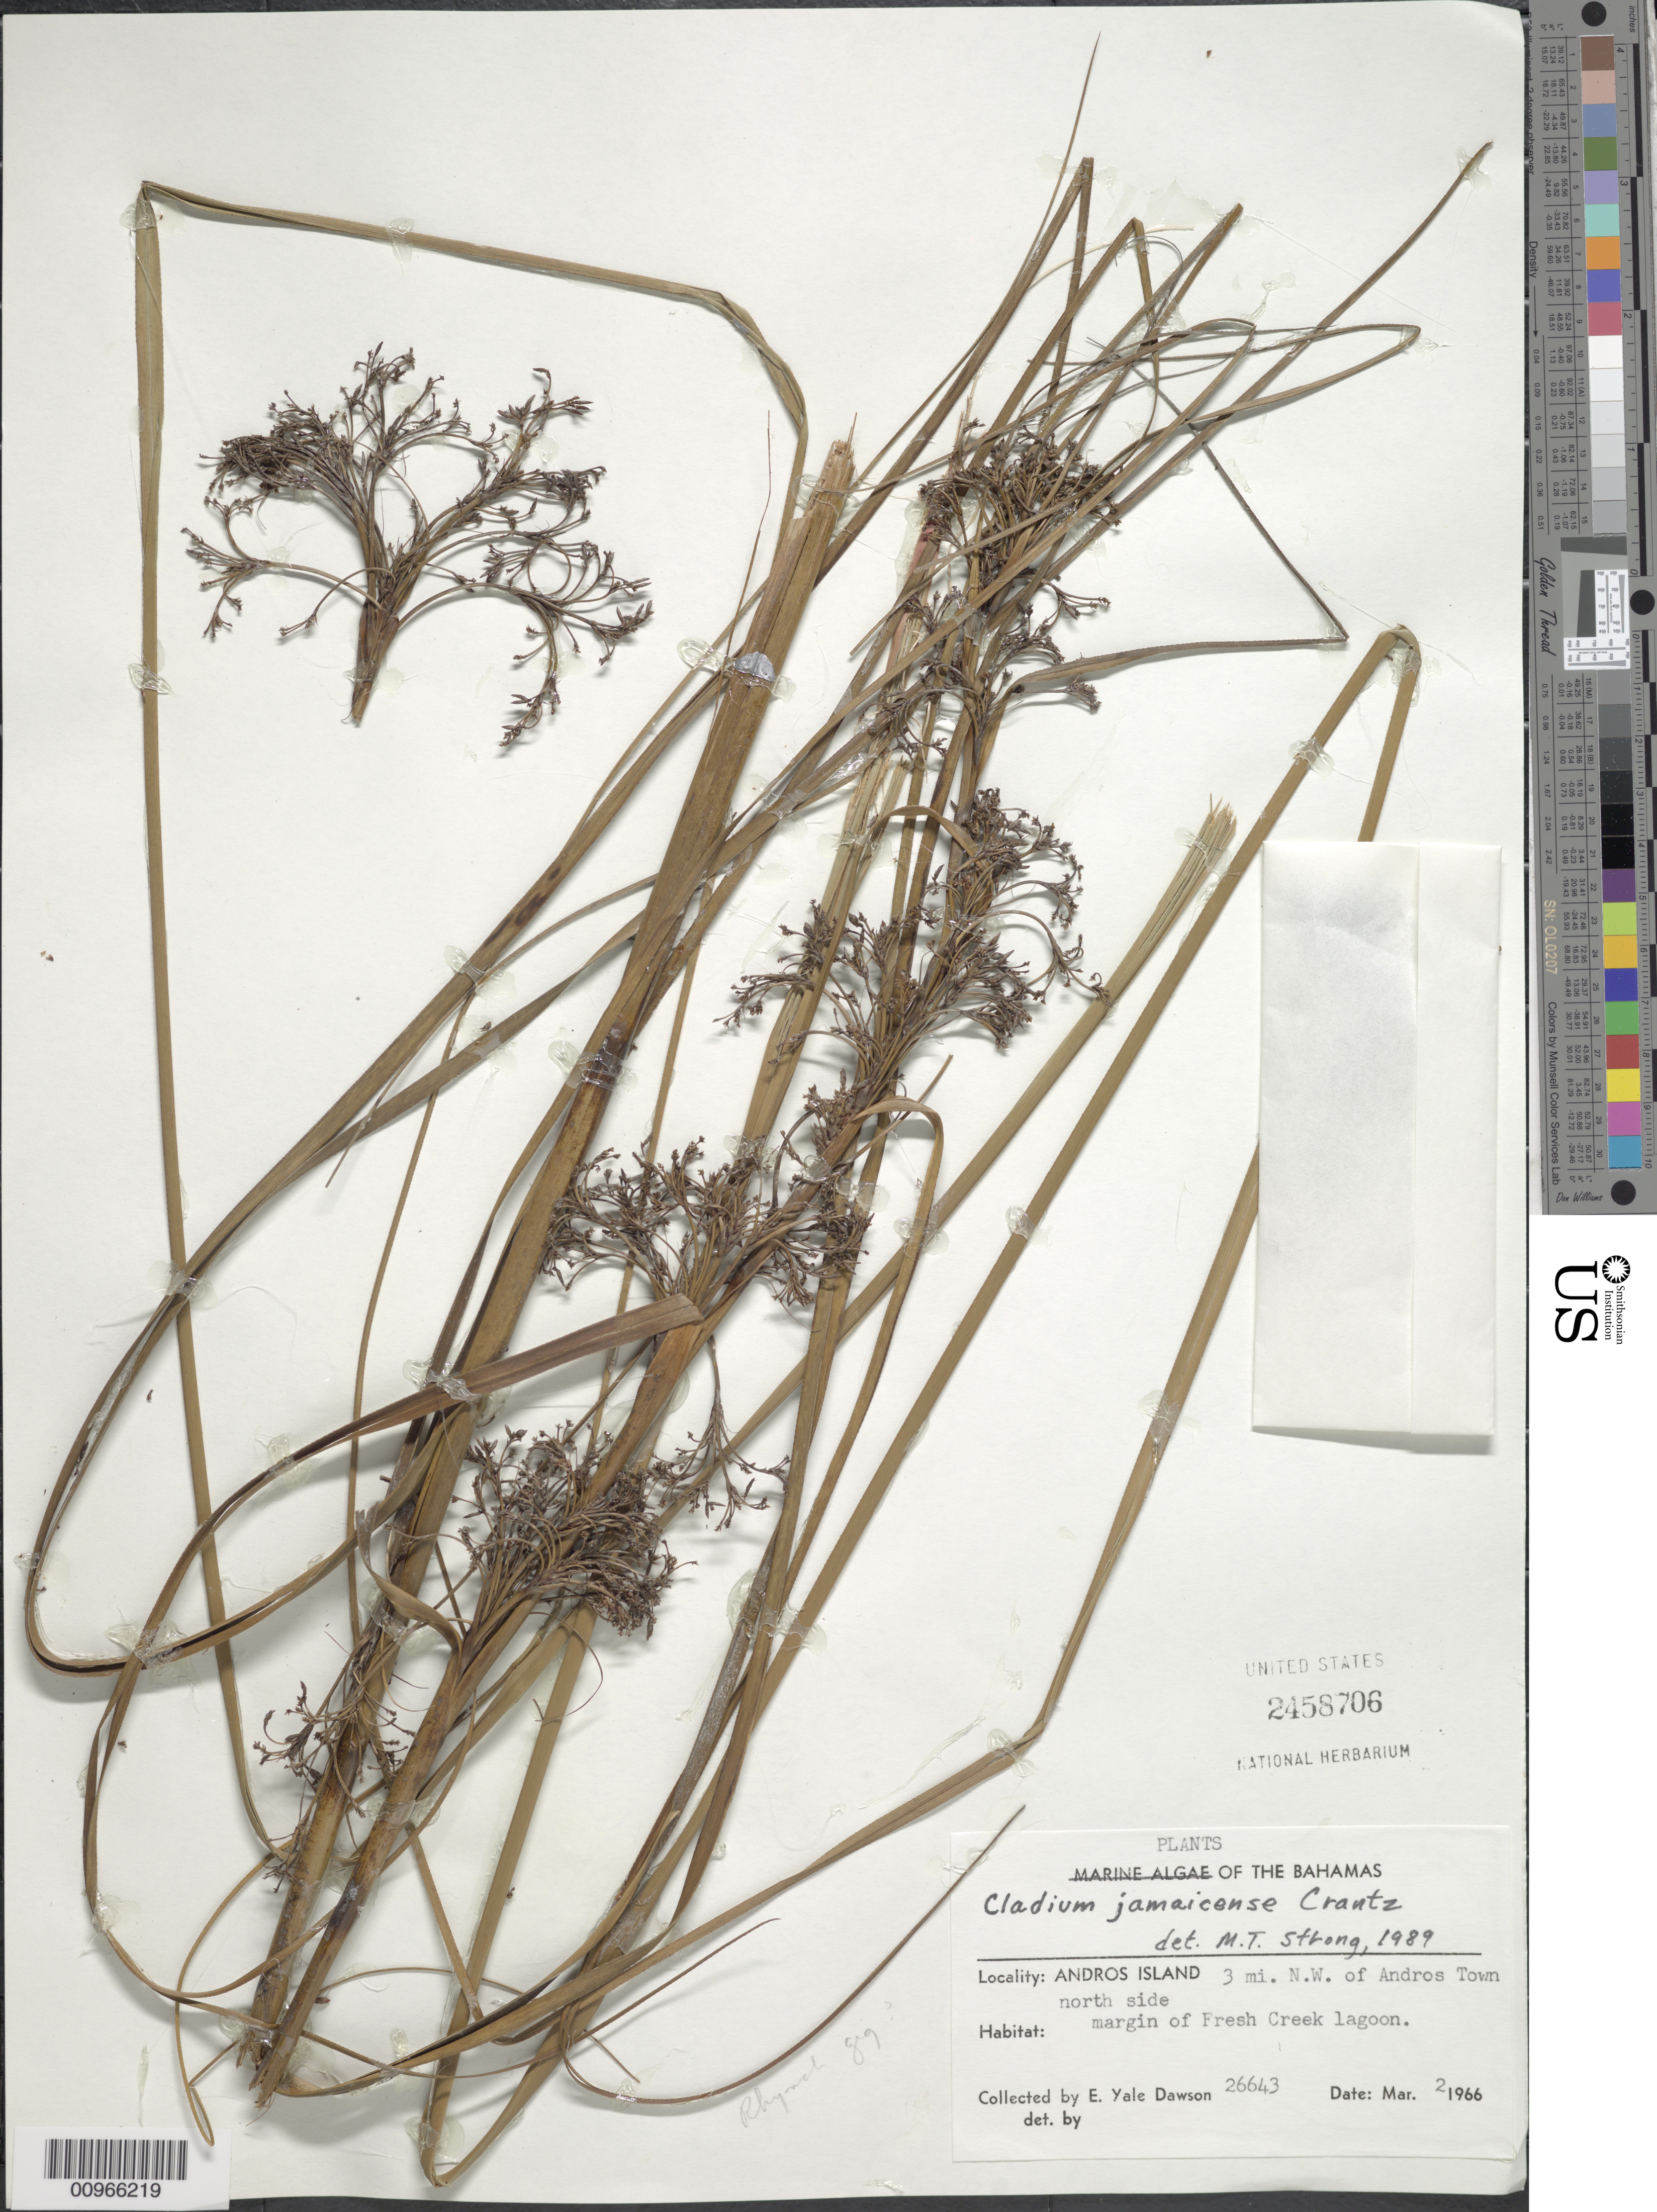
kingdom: Plantae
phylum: Tracheophyta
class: Liliopsida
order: Poales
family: Cyperaceae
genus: Cladium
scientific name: Cladium jamaicense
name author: Crantz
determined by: Strong, M. T., (US), Smithsonian Institution - National Museum of Natural History (UNITED STATES)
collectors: E. Y. Dawson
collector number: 26643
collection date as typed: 02 Mar 1966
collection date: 1966-03-02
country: Bahamas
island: Andros Island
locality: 3 mi NW of Andros Town, north side, margin of Fresh Water Lagoon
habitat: Margin of lagoon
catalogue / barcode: US 2458706